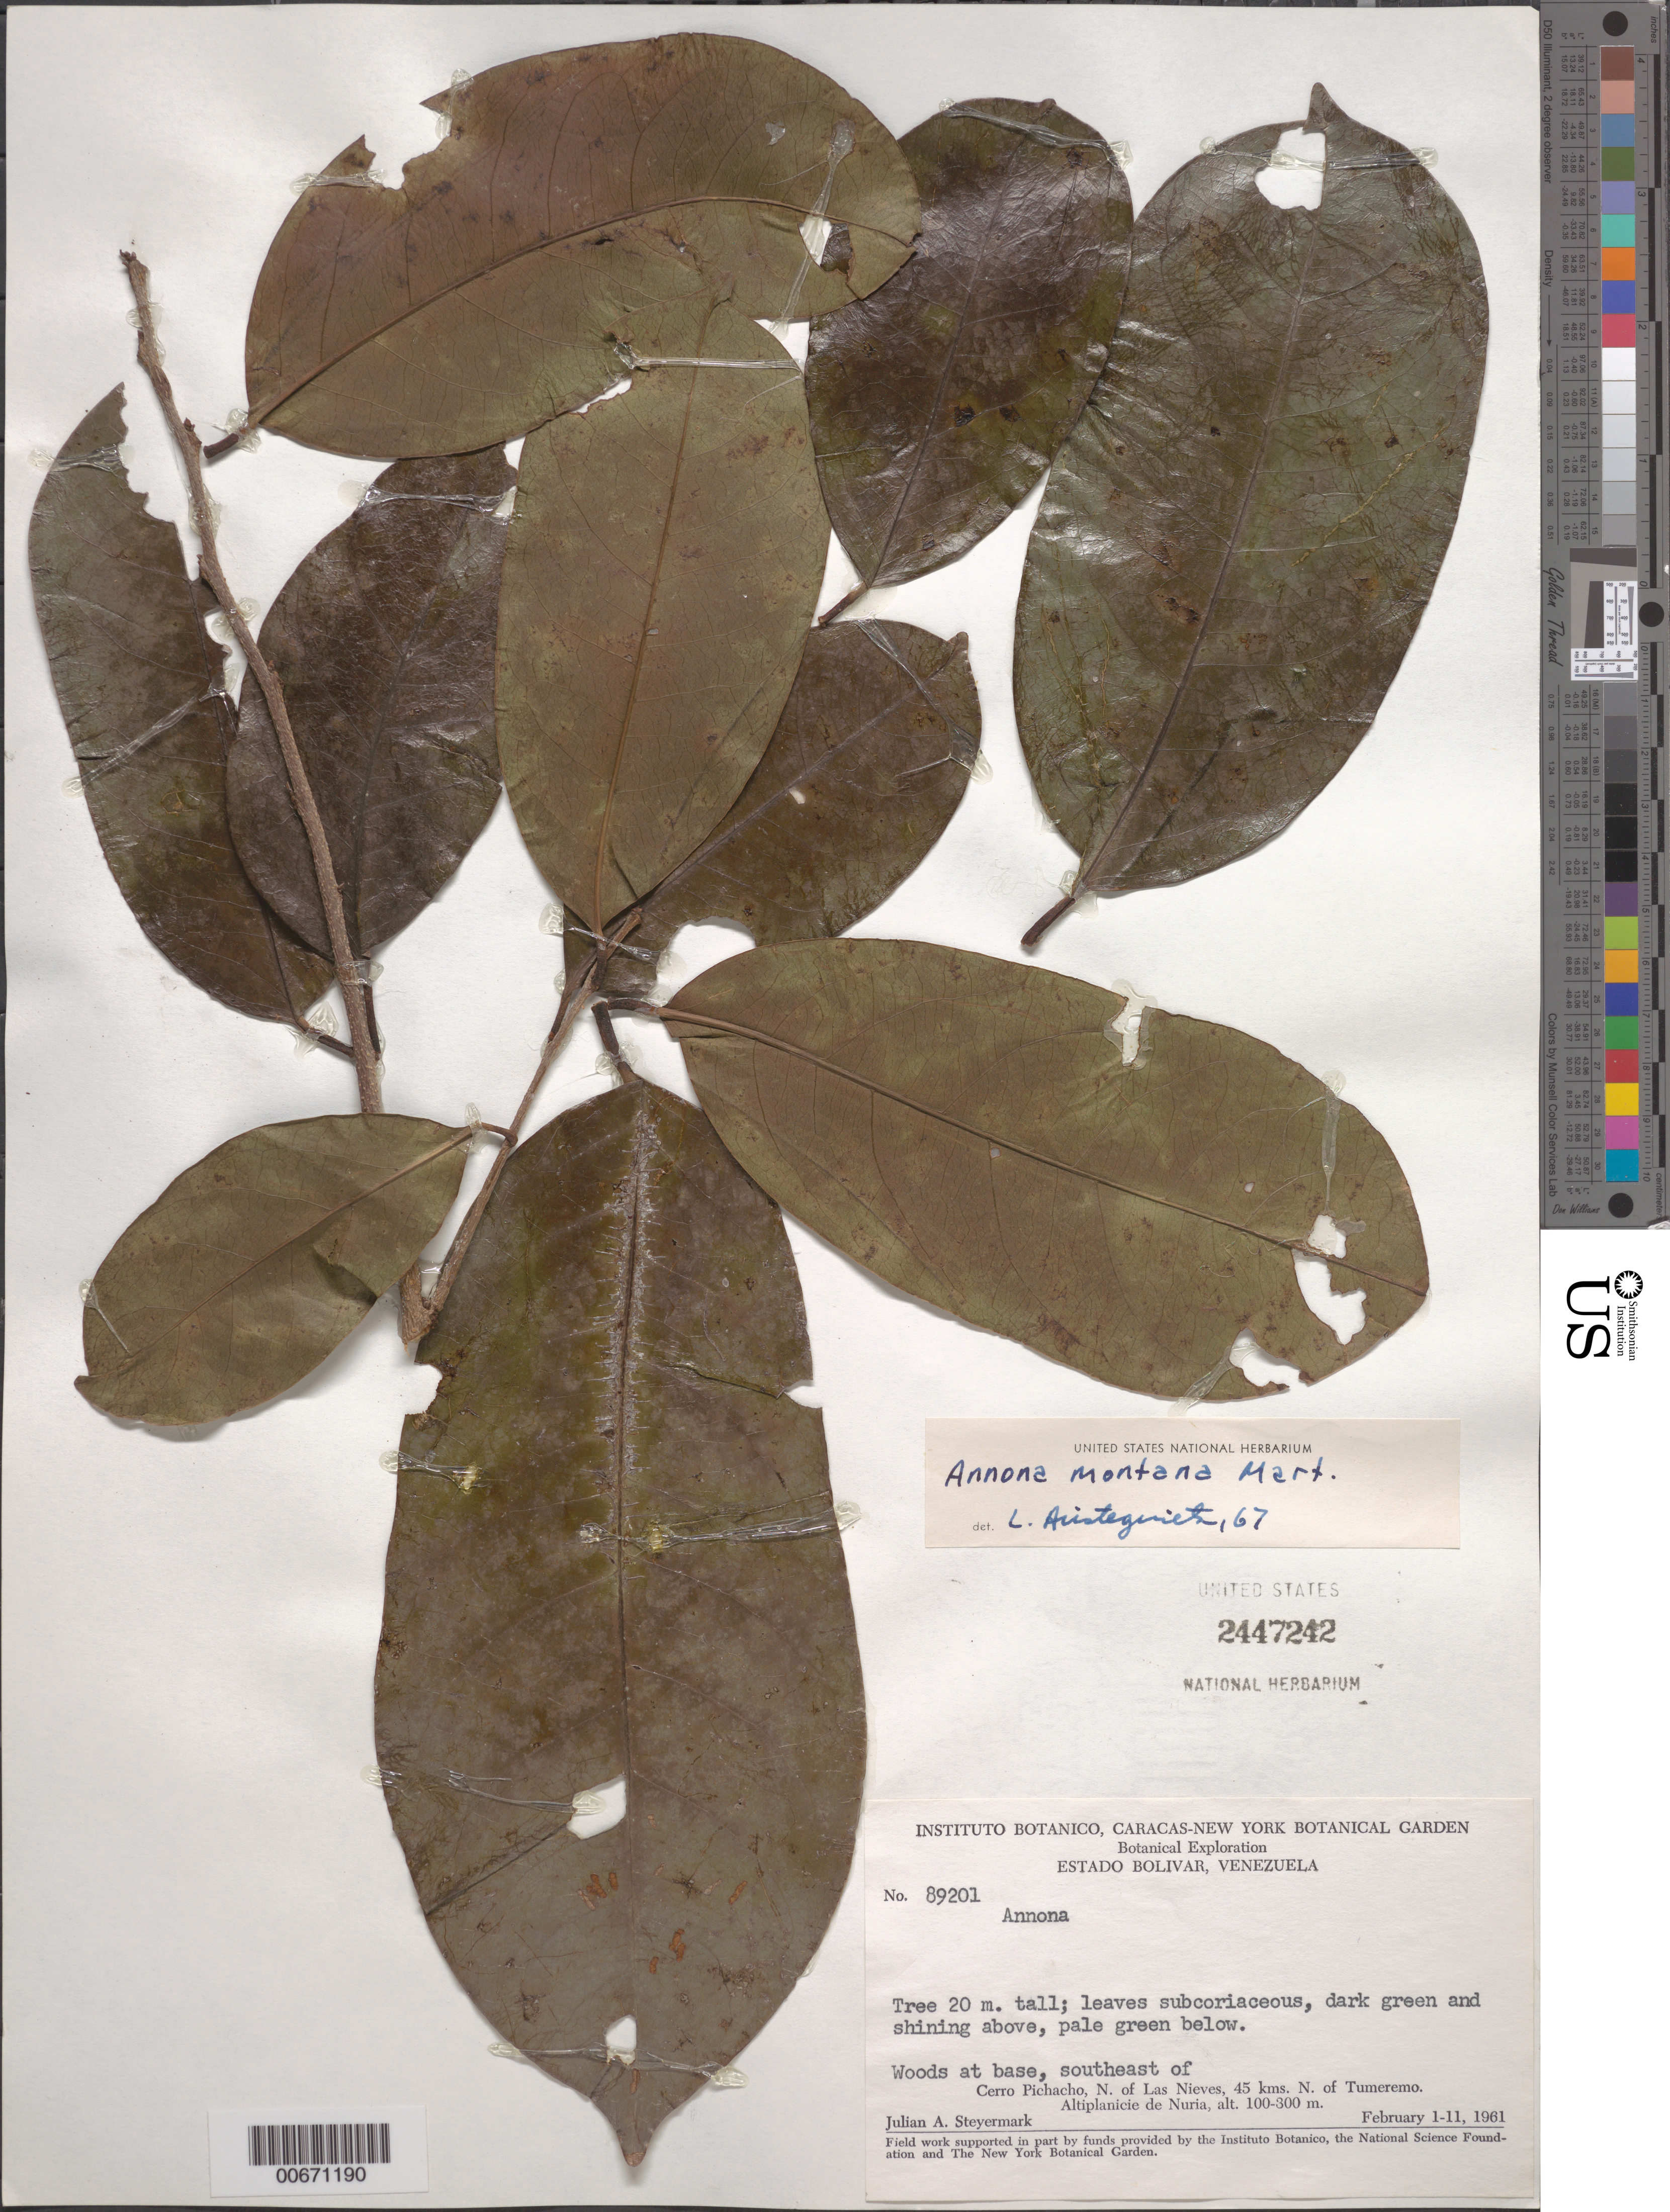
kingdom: Plantae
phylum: Tracheophyta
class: Magnoliopsida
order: Magnoliales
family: Annonaceae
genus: Annona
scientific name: Annona montana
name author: Macfad.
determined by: Aristeguieta, L.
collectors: J. Steyermark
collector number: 89201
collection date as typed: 1-Feb-61 to 11-Feb-61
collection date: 1961-02-01/1961-02-11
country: Venezuela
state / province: Bolívar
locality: Cerro El Picacho, SE of; N of Las Nieves, 45 km N of Tumeremo, Altiplanicie de Nuria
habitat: Woods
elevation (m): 100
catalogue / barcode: US 2447242